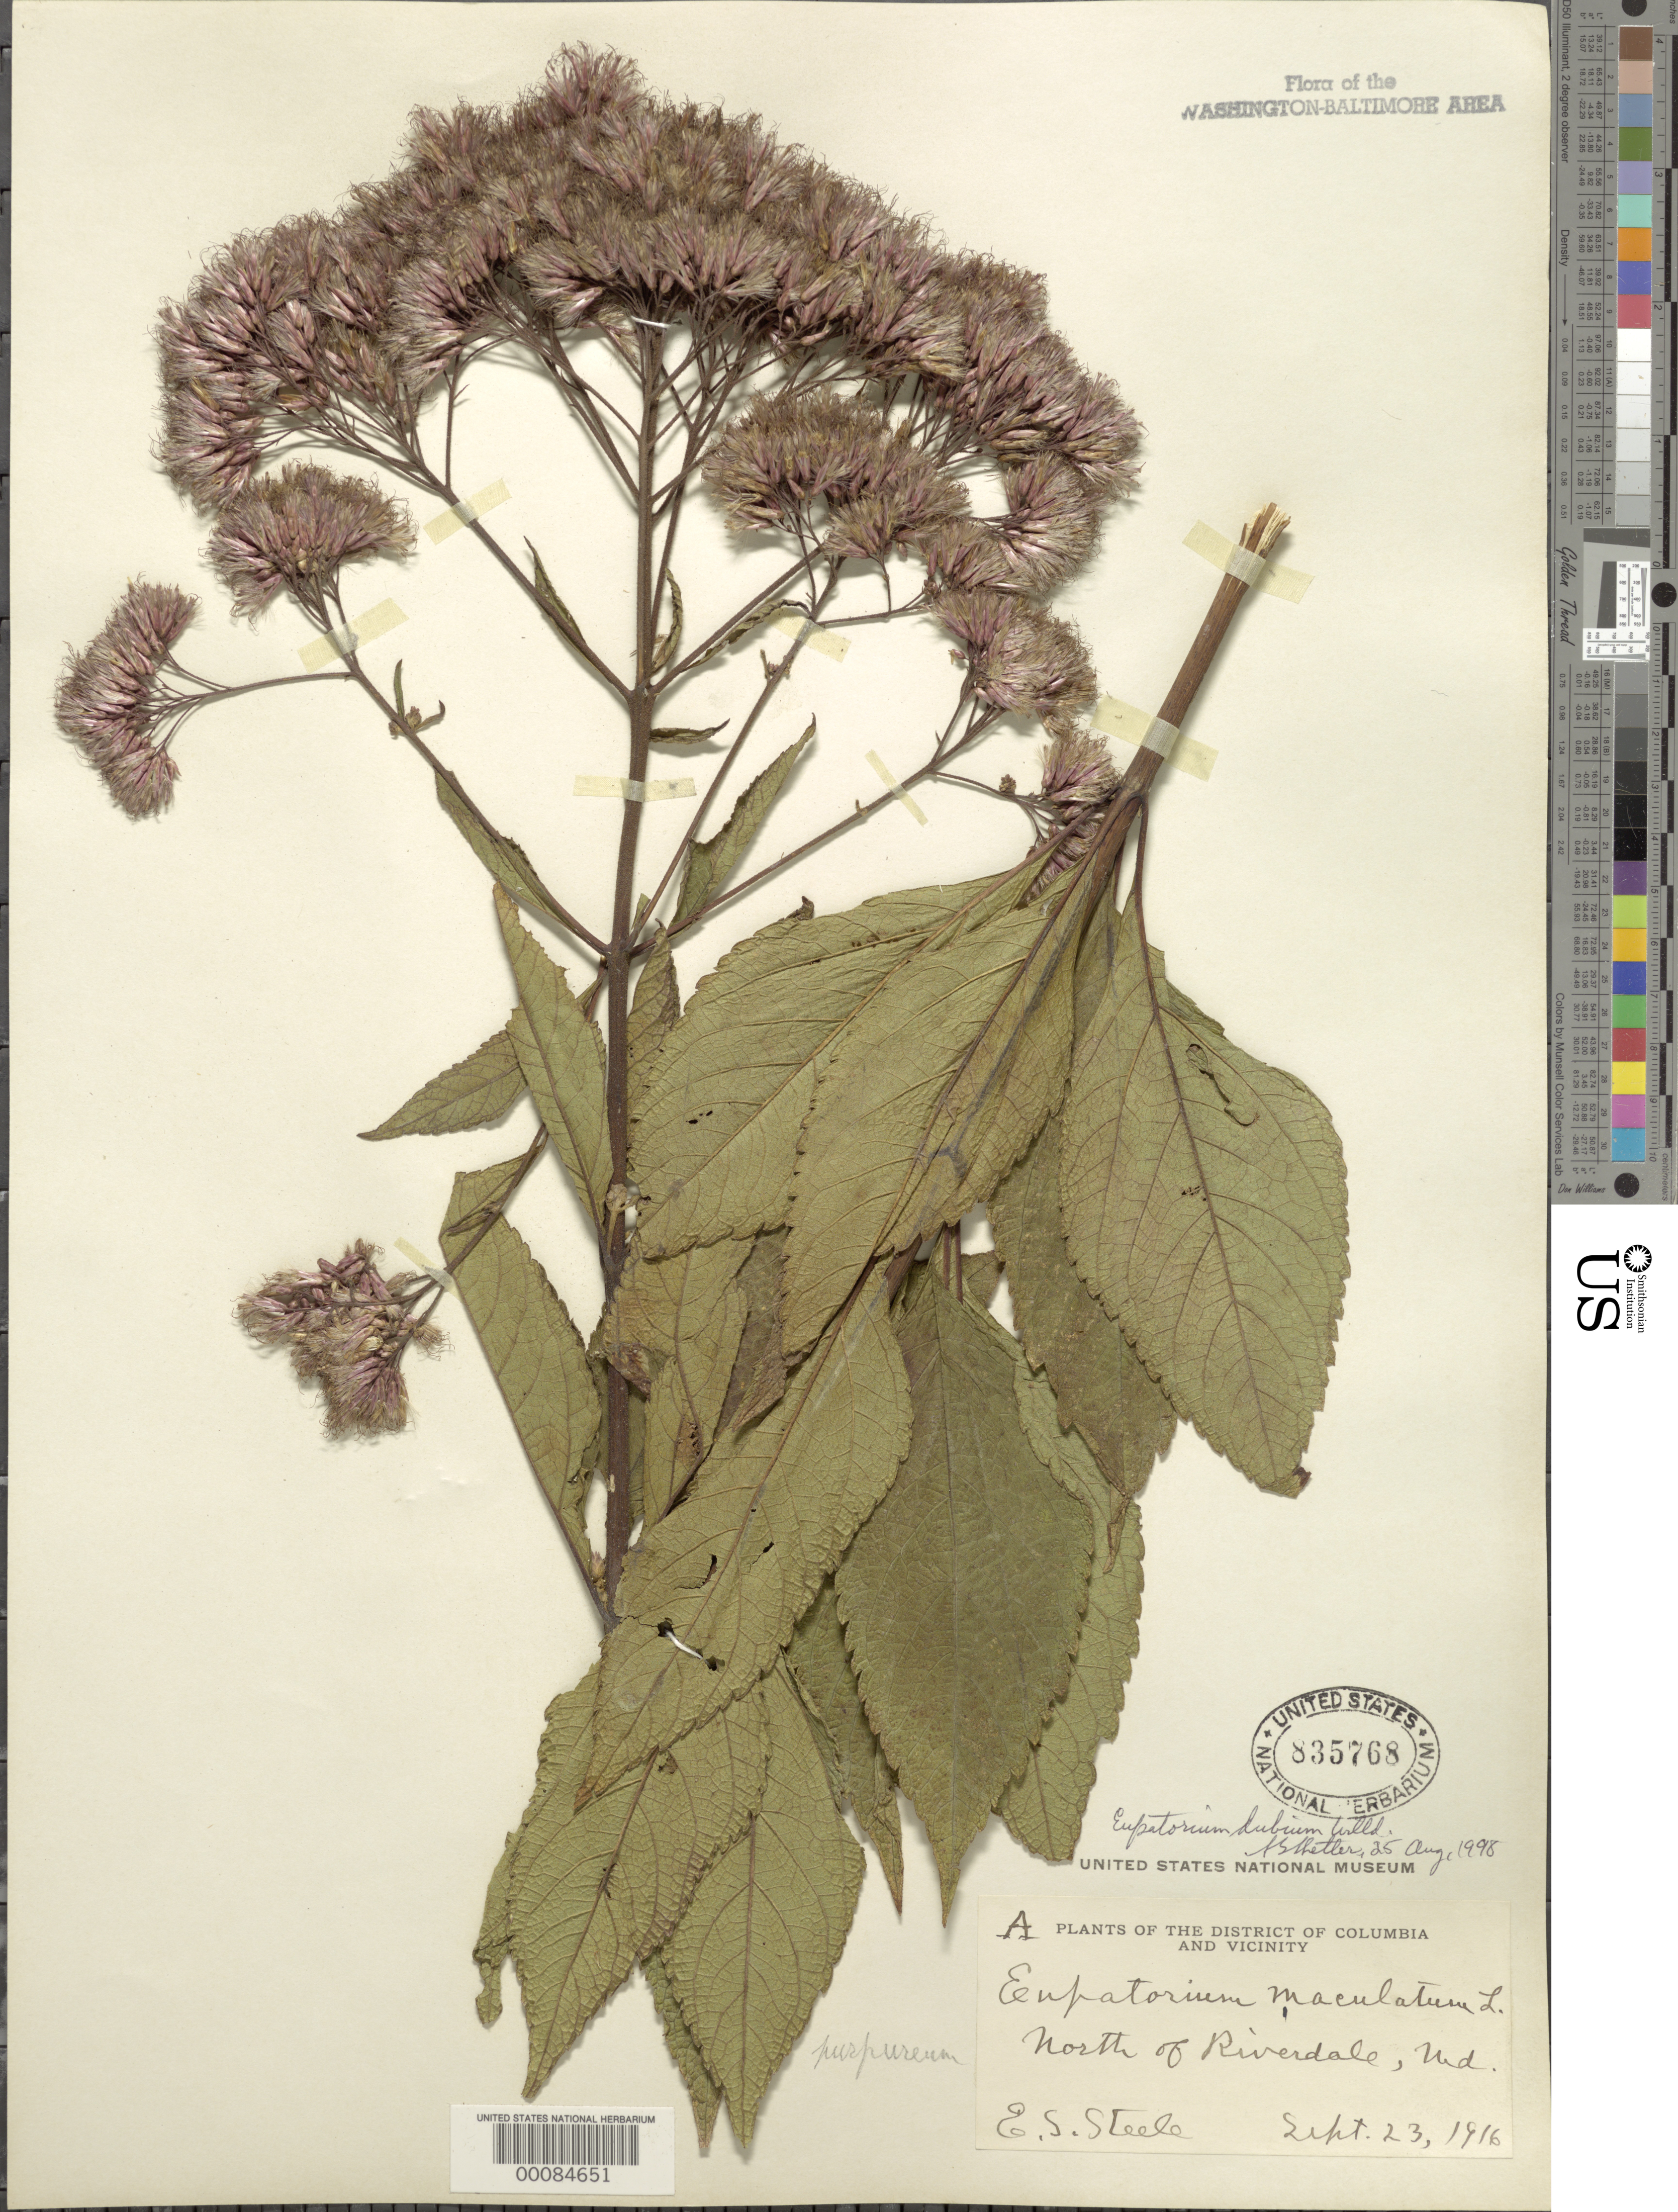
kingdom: Plantae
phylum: Tracheophyta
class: Magnoliopsida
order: Asterales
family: Asteraceae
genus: Eupatorium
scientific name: Eupatorium dubium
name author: Willd. ex Poir.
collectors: E. Steele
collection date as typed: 23 Sep 1916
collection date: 1916-09-23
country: United States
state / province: Maryland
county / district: Prince George's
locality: North of Riverdale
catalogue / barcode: US 835768